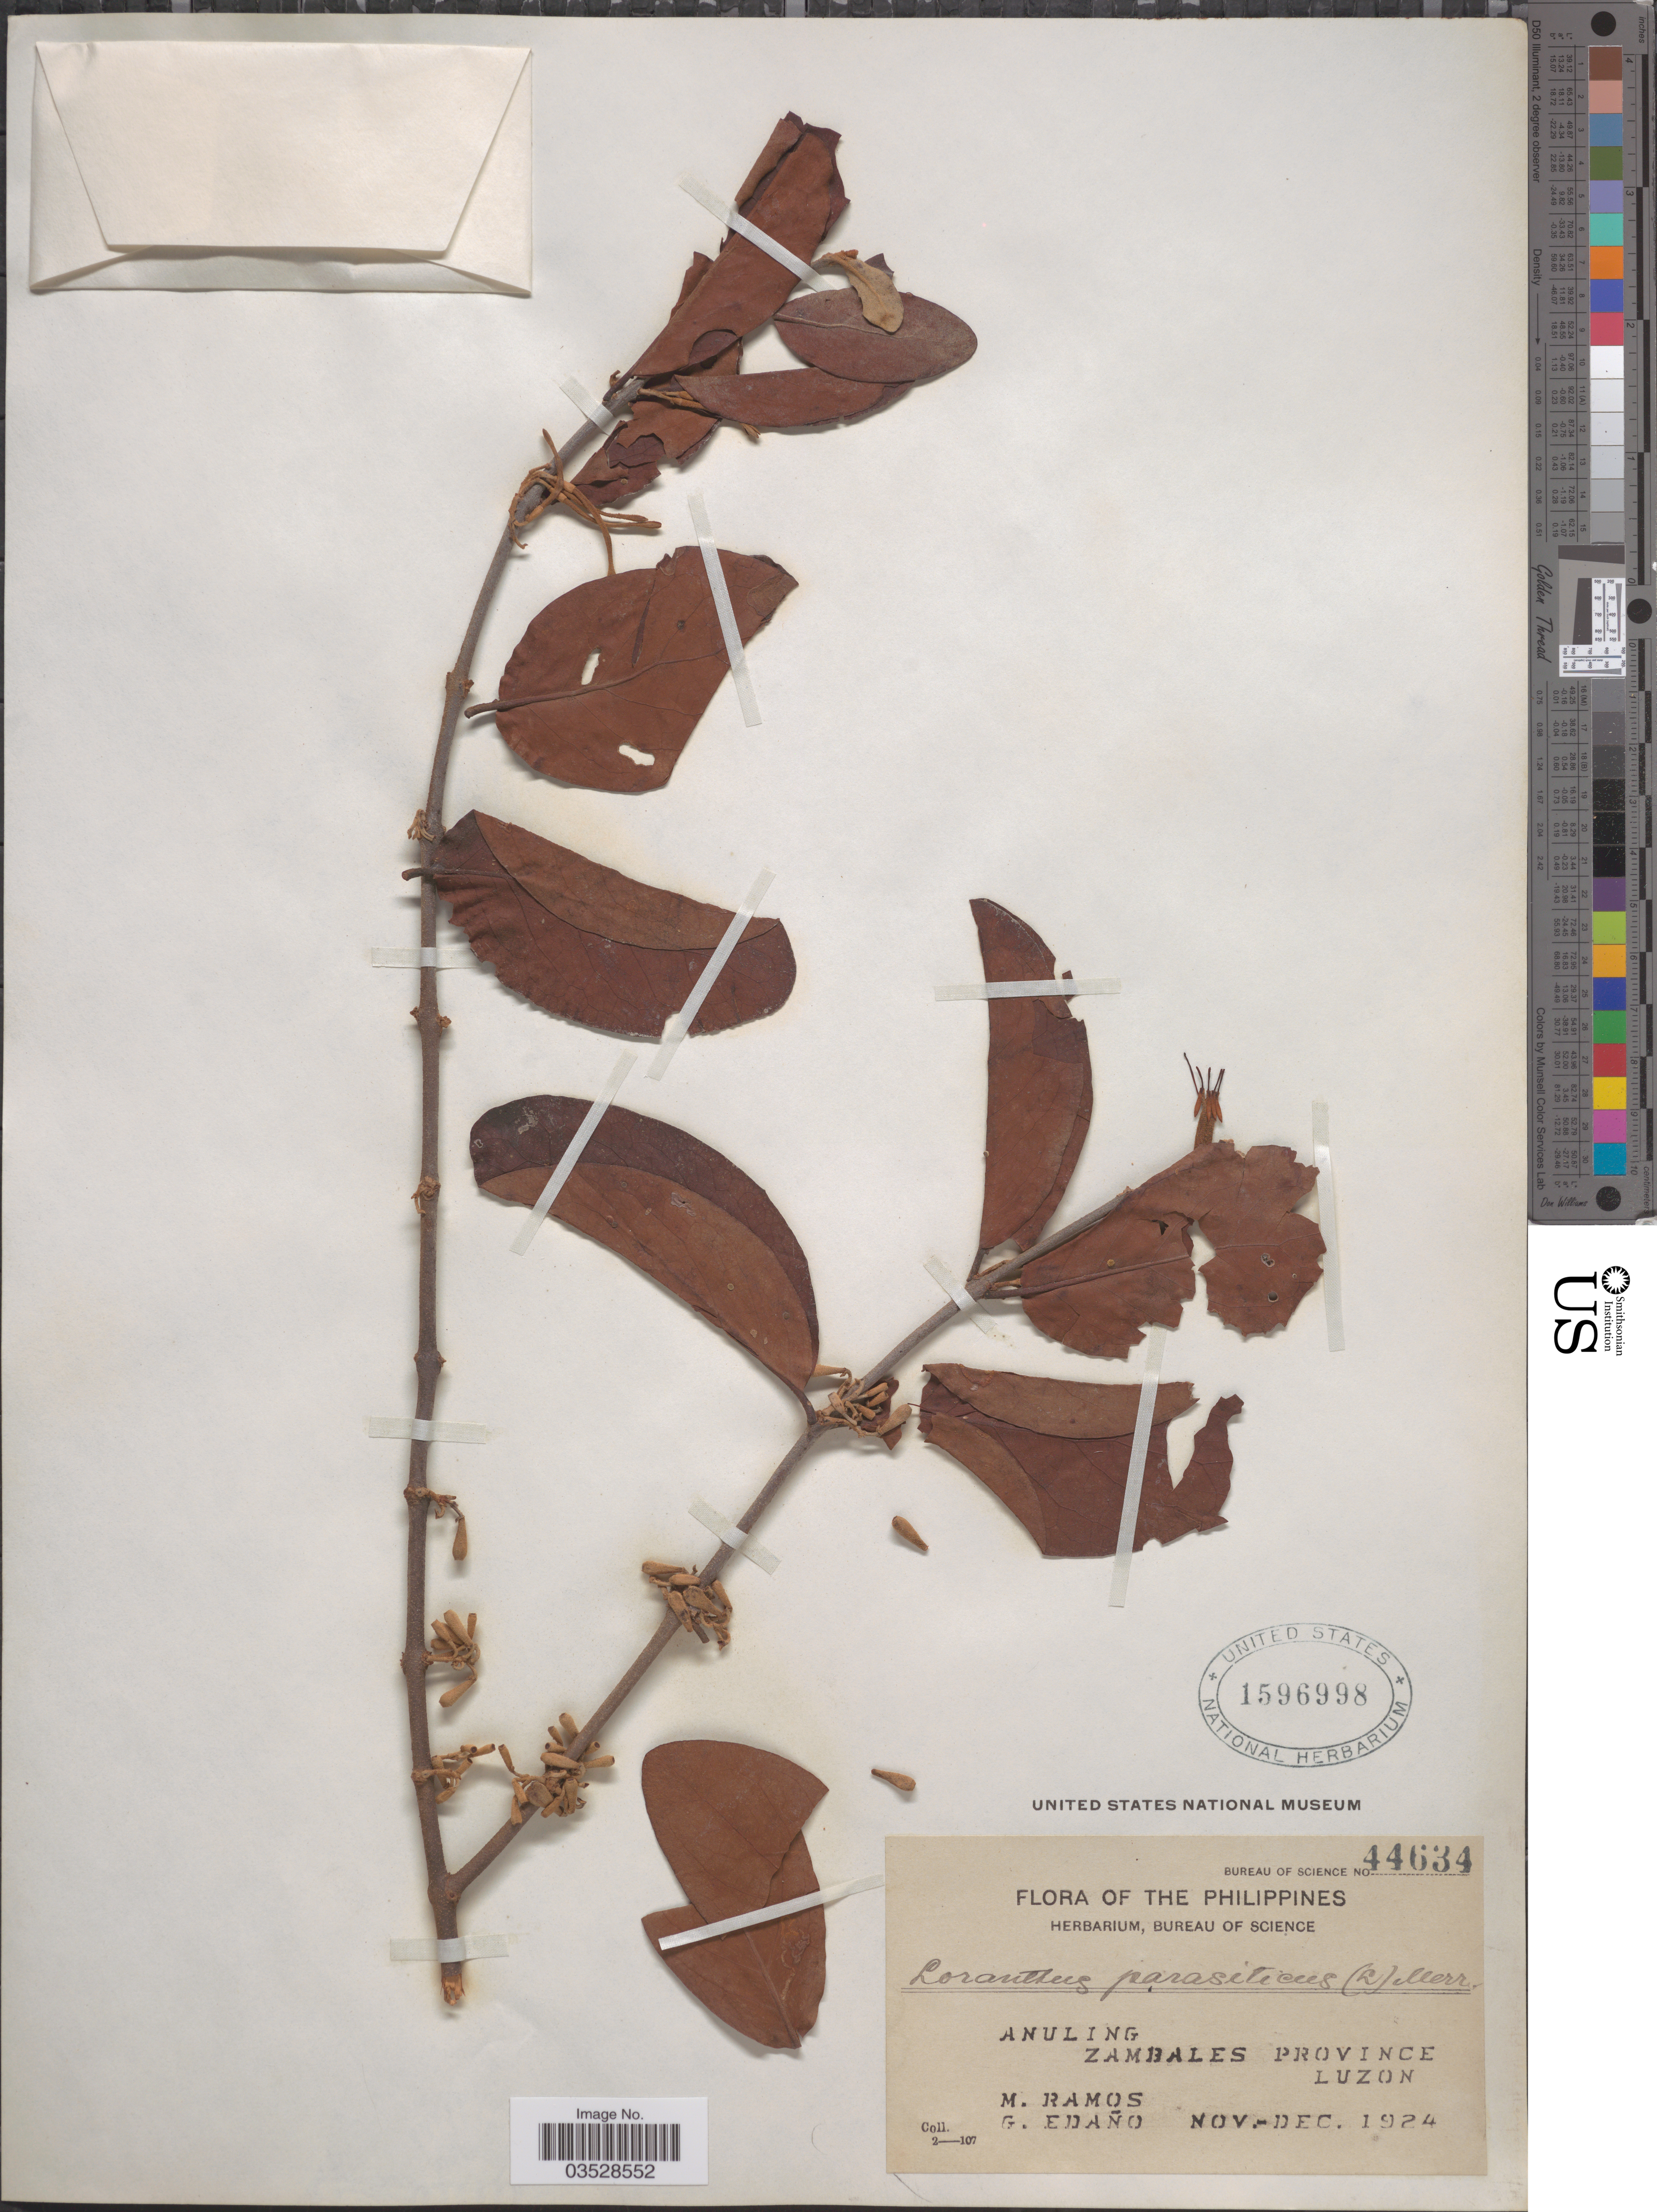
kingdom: Plantae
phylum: Tracheophyta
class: Magnoliopsida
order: Santalales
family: Loranthaceae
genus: Loranthus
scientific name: Loranthus parasiticus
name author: Druce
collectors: M. Ramos & G. Edaño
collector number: Bureau of Science 44634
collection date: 1924-11/1924-12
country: Philippines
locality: Anuling. Zambales Province. Luzon.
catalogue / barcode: US 1596998